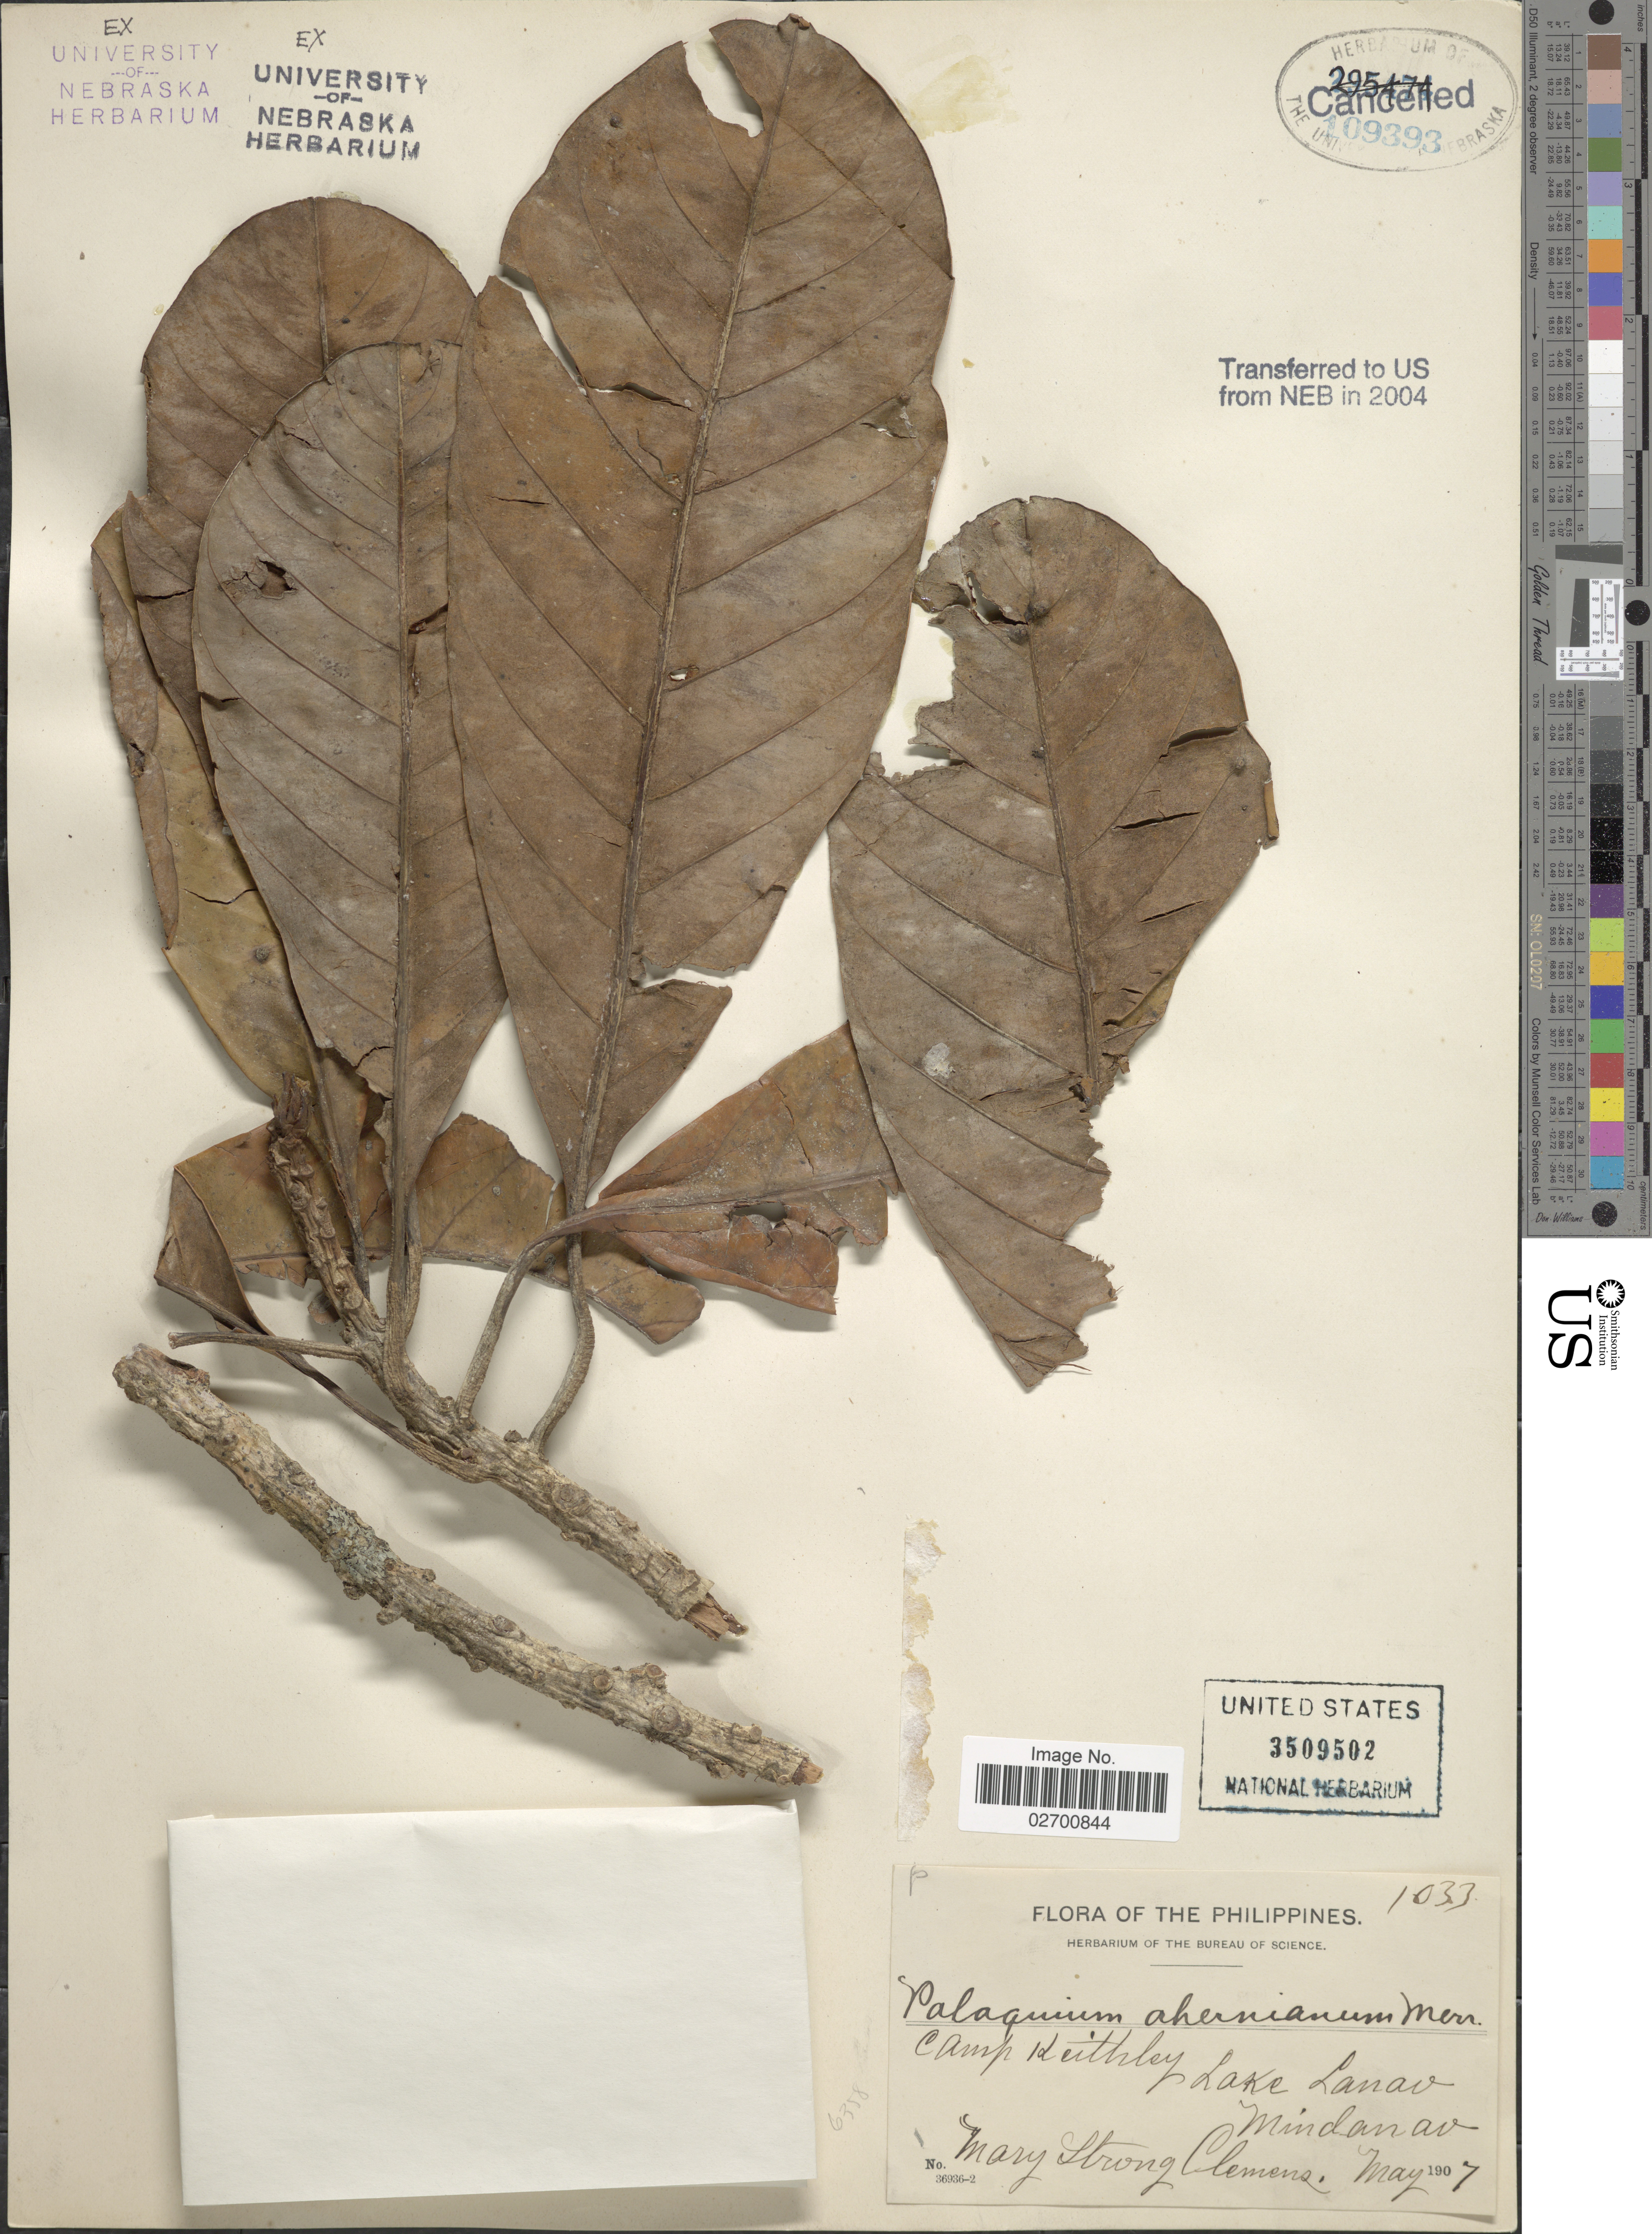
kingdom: Plantae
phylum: Tracheophyta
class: Magnoliopsida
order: Ericales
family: Sapotaceae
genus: Palaquium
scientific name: Palaquium ahernianum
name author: Merr.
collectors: M. S. Clemens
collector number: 1033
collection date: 1907-05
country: Philippines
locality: Camp Keithley, Lake Lanao, Mindanao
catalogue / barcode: US 3509502